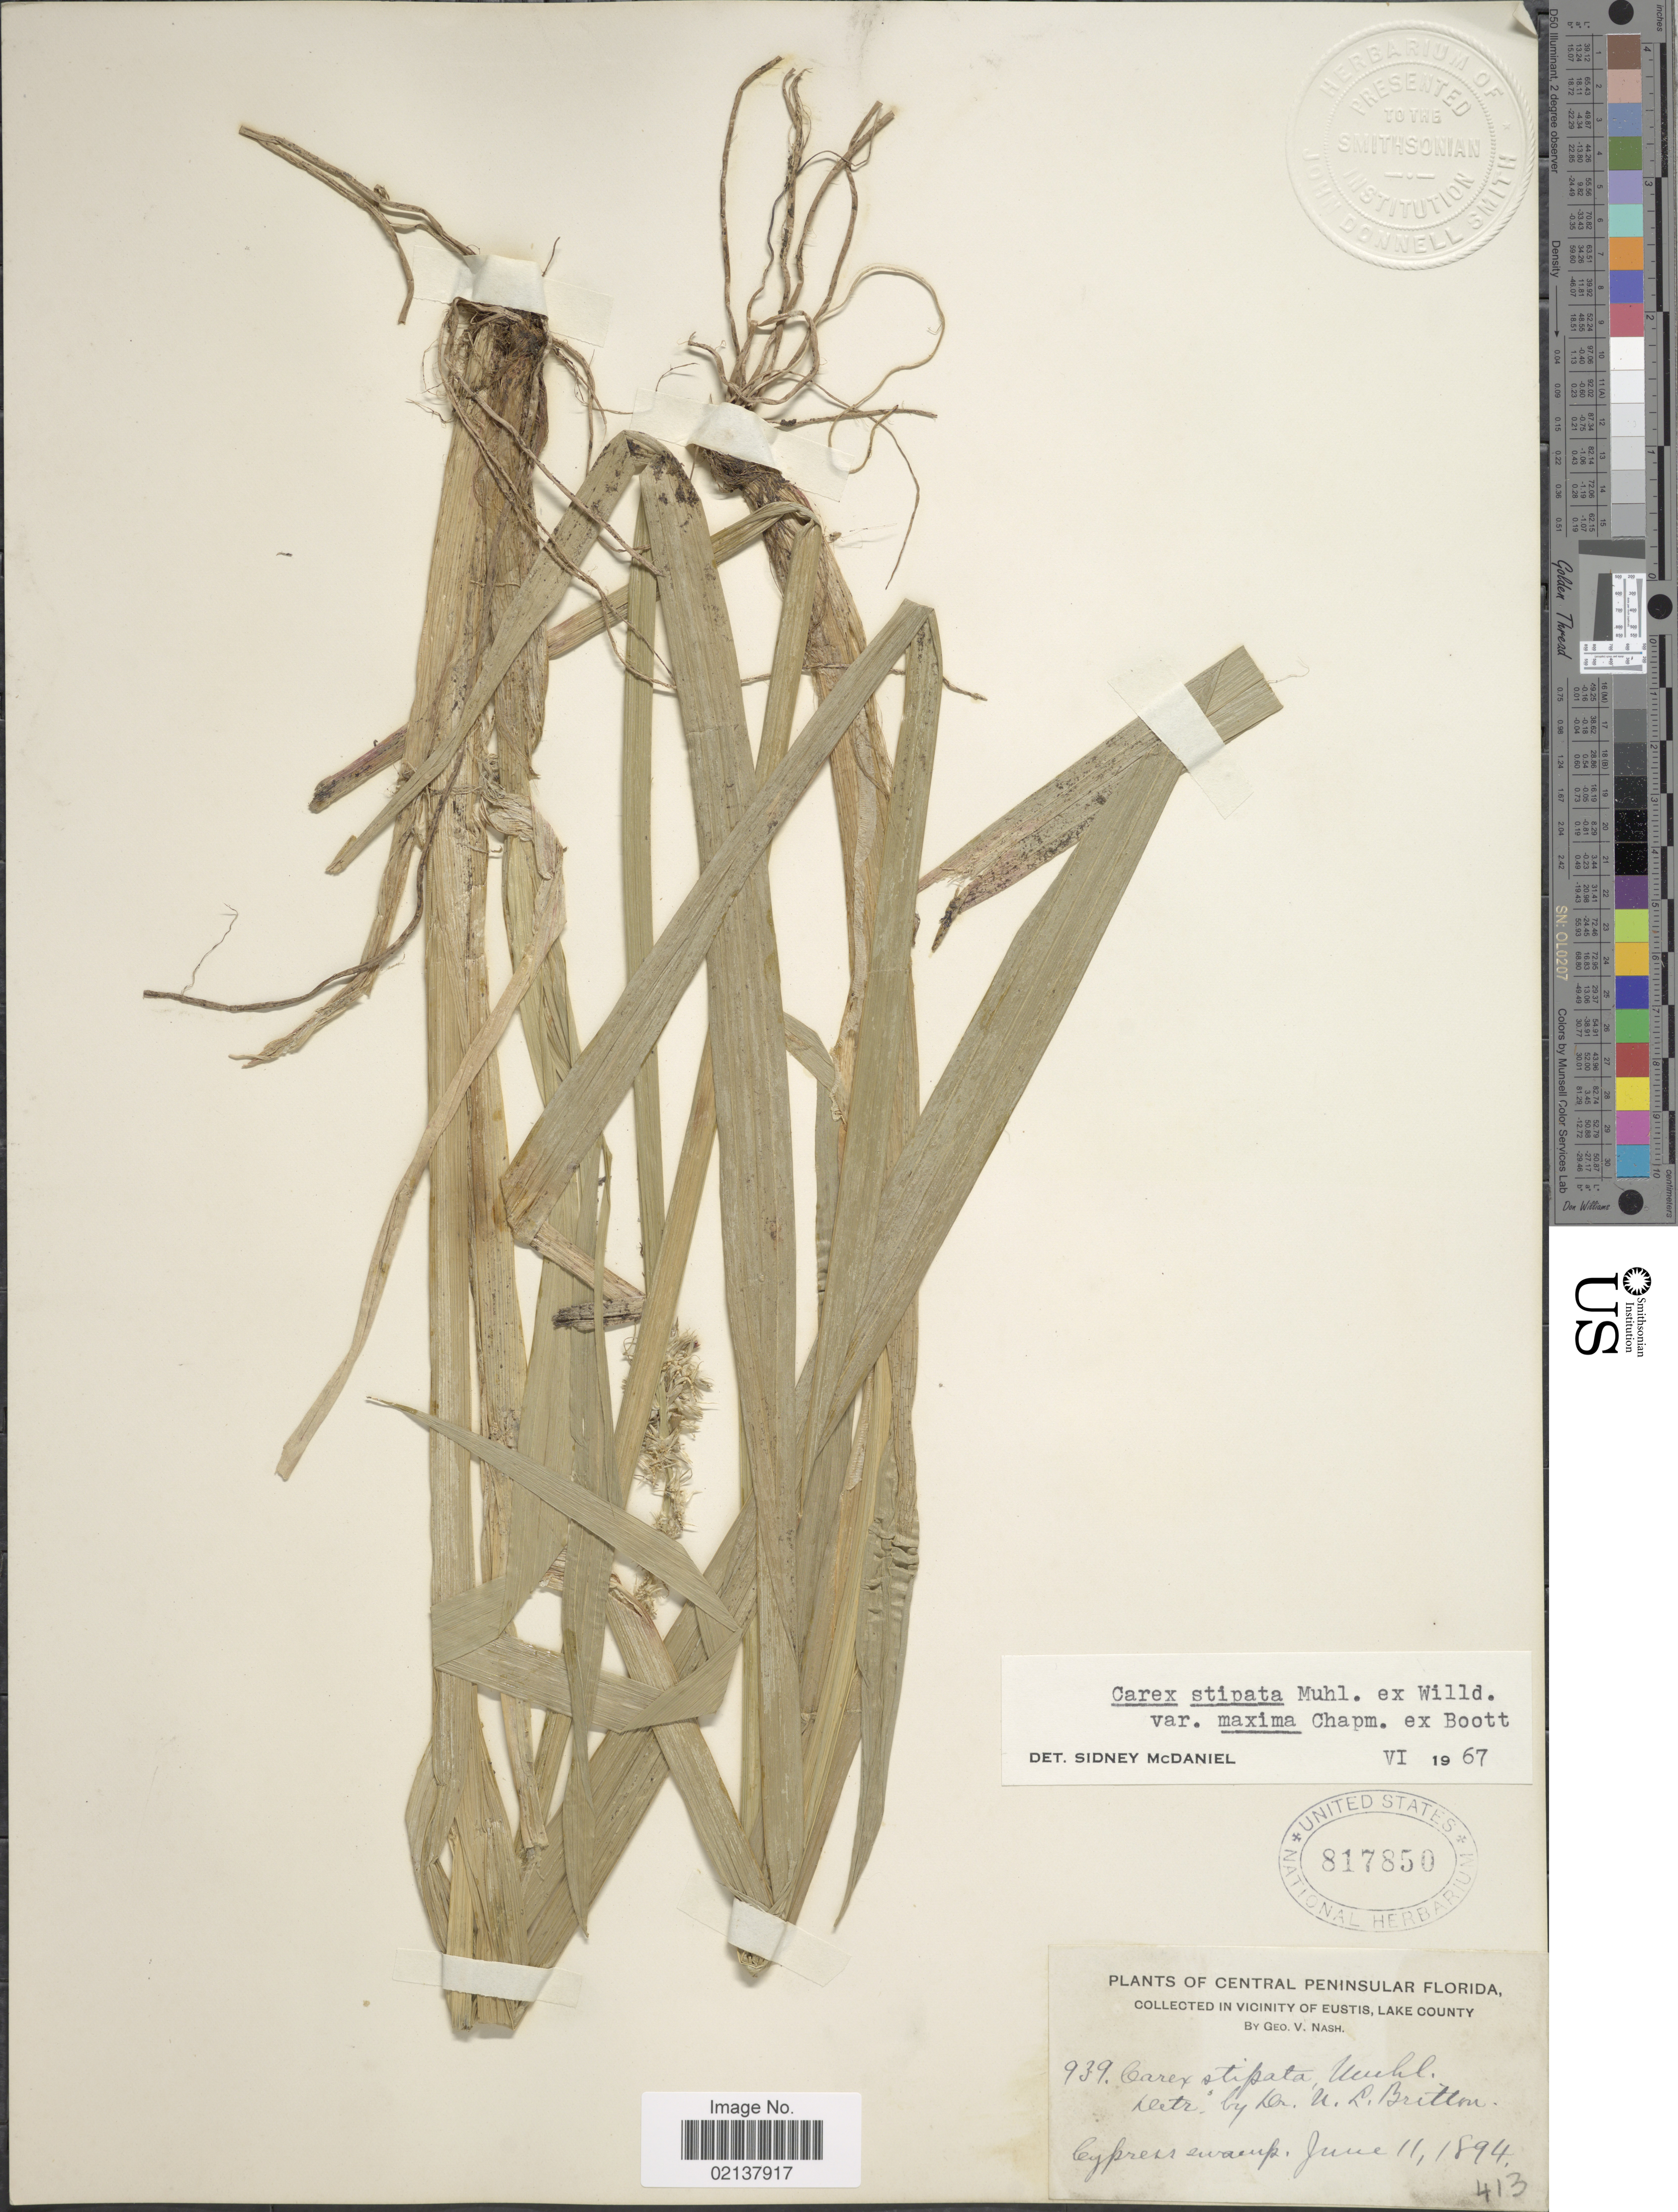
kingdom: Plantae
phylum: Tracheophyta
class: Liliopsida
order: Poales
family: Cyperaceae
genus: Carex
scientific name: Carex stipata var. maxima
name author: Chapm. ex Boott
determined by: Strong, Mark T., (BOT), Smithsonian Institution - National Museum of Natural History (UNITED STATES)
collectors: G. V. Nash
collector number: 939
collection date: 1894-06-11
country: United States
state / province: Florida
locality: Central Peninsular Florida. Cyprss swamp. Vicinity of Eustis, Lake County.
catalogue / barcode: US 817850